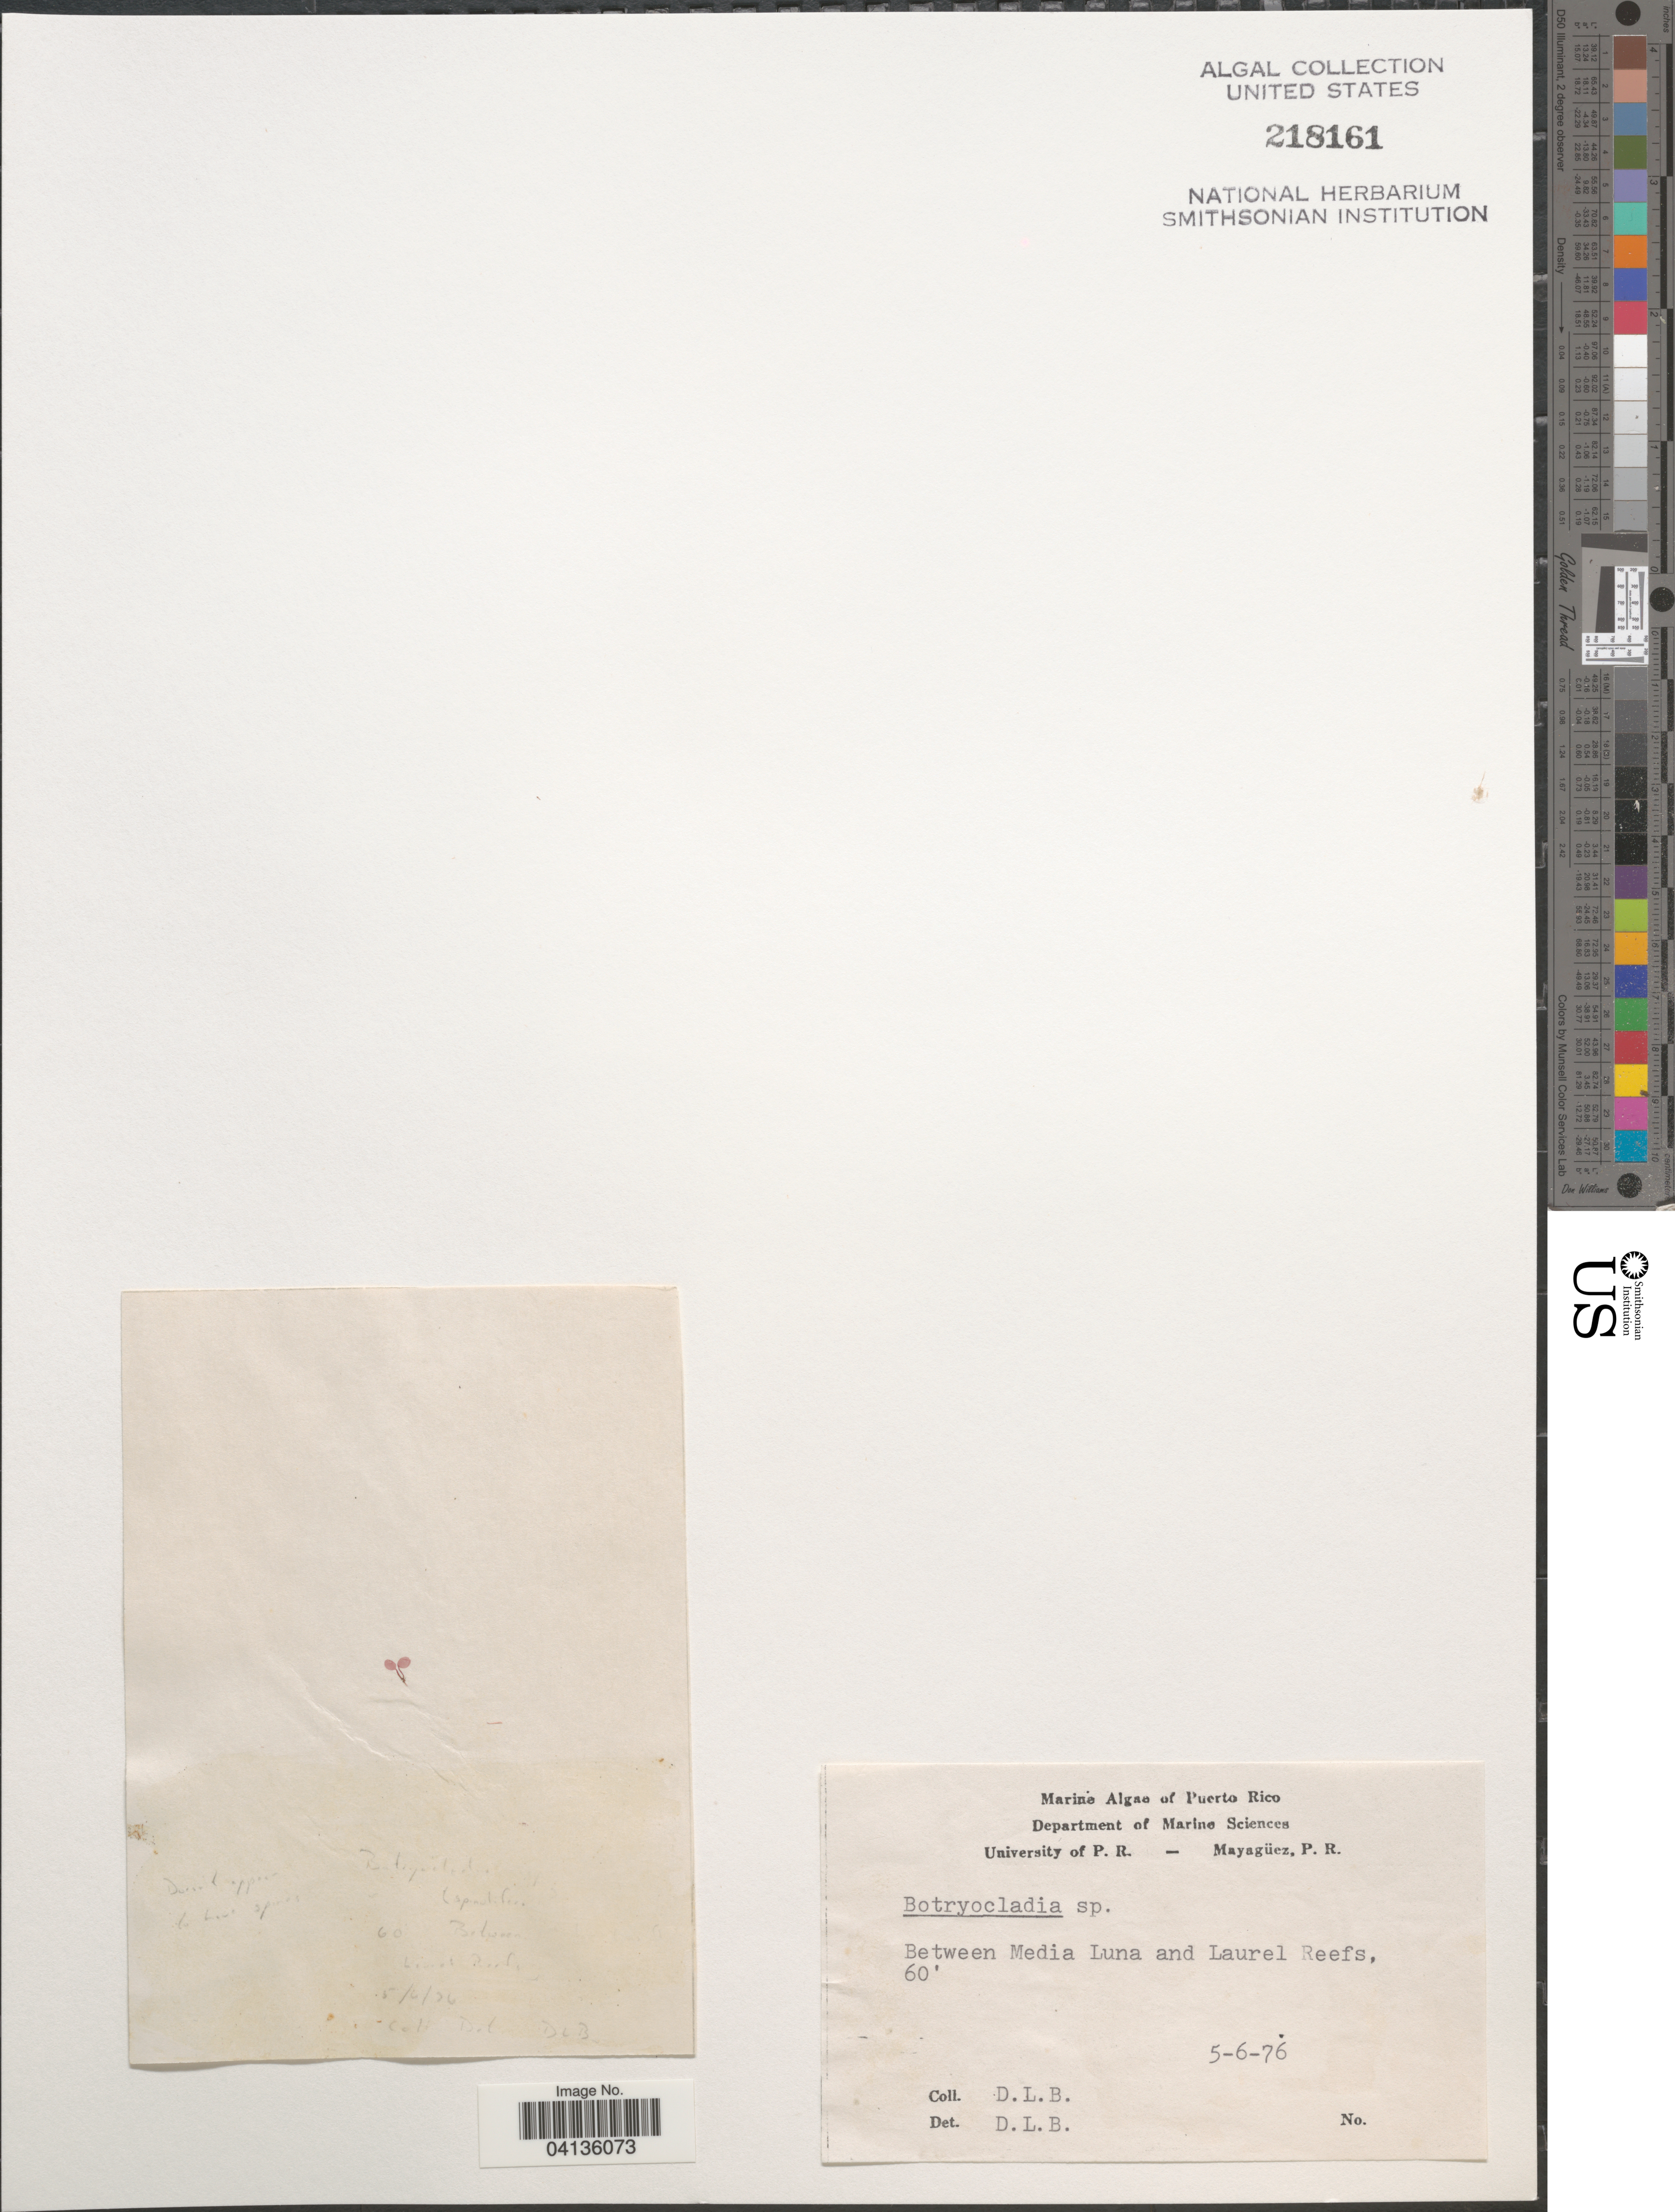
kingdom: Plantae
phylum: Rhodophyta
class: Florideophyceae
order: Rhodymeniales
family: Rhodymeniaceae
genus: Botryocladia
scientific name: Botryocladia sp.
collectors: D. L. B.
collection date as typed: Transcribed d/m/y: 5/6/76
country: Puerto Rico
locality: Between Media Luna and Laurel Reefs.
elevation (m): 18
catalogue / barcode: US 218161